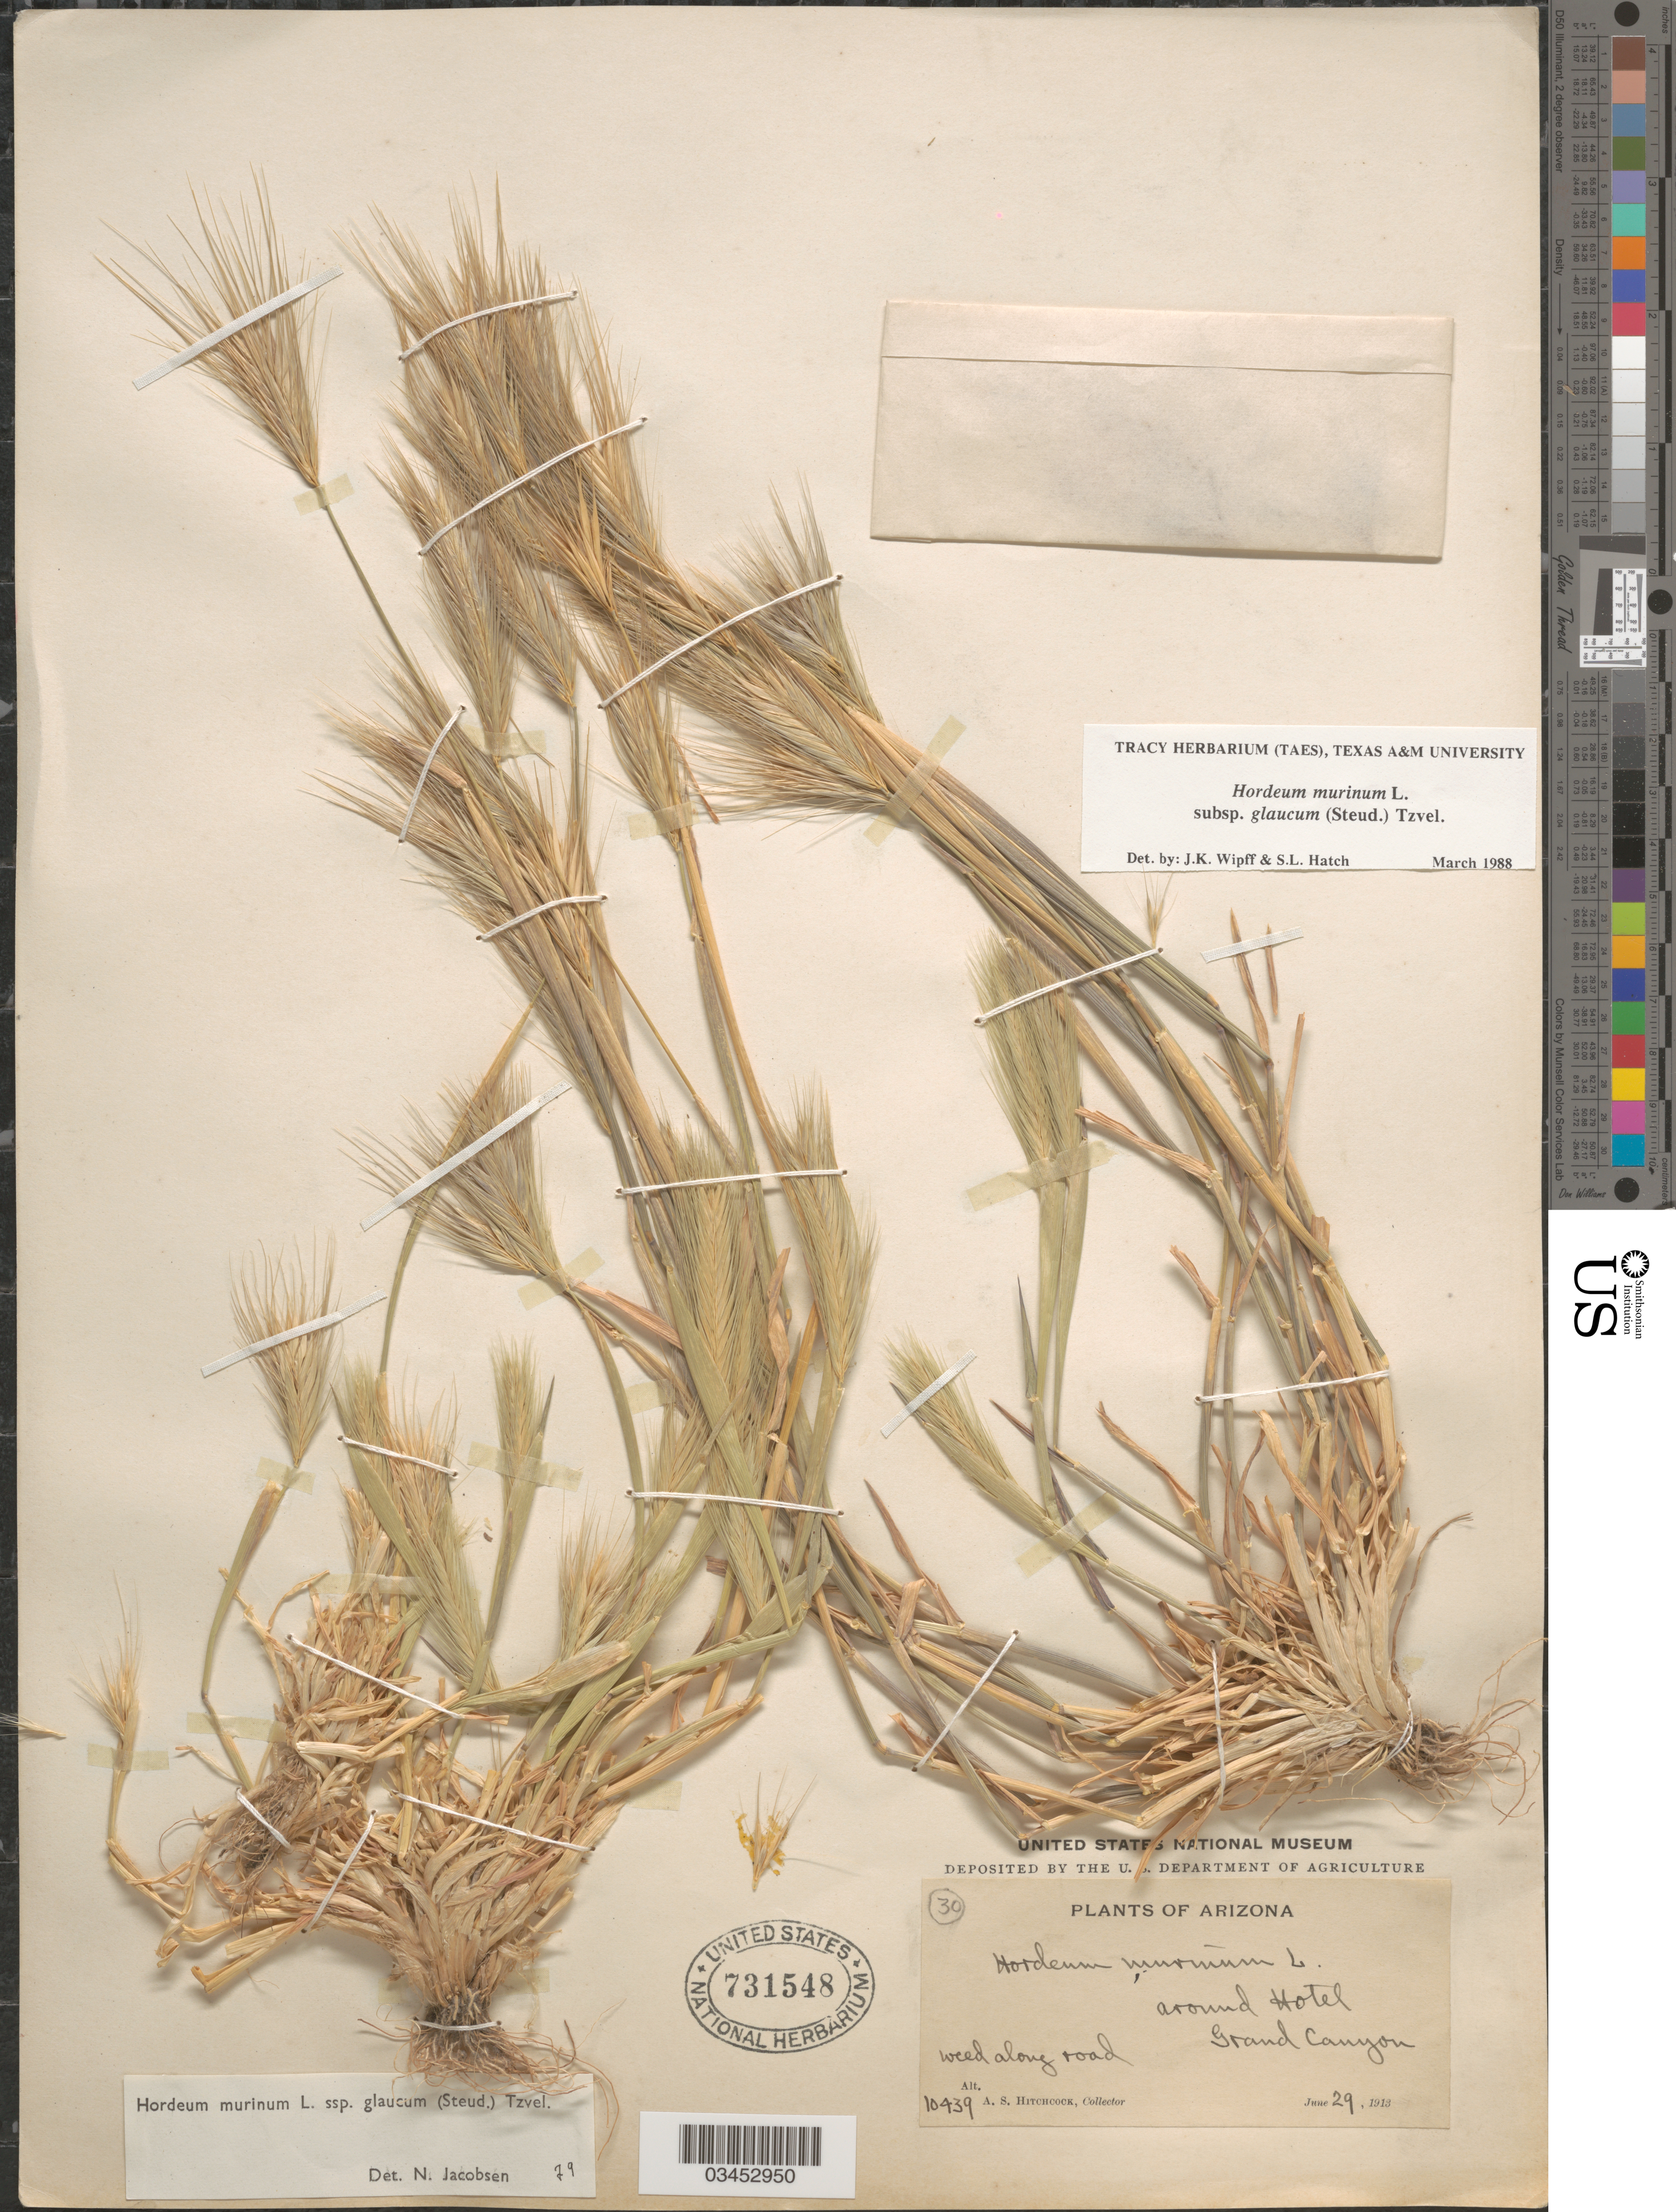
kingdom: Plantae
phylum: Tracheophyta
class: Liliopsida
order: Poales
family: Poaceae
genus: Hordeum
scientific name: Hordeum murinum subsp. glaucum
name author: (Steud.) Tzvelev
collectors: A. S. Hitchcock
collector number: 10439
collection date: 1913-06-29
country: United States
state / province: Arizona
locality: Around Hotel. Grand Canyon. Weed along road.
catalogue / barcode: US 731548